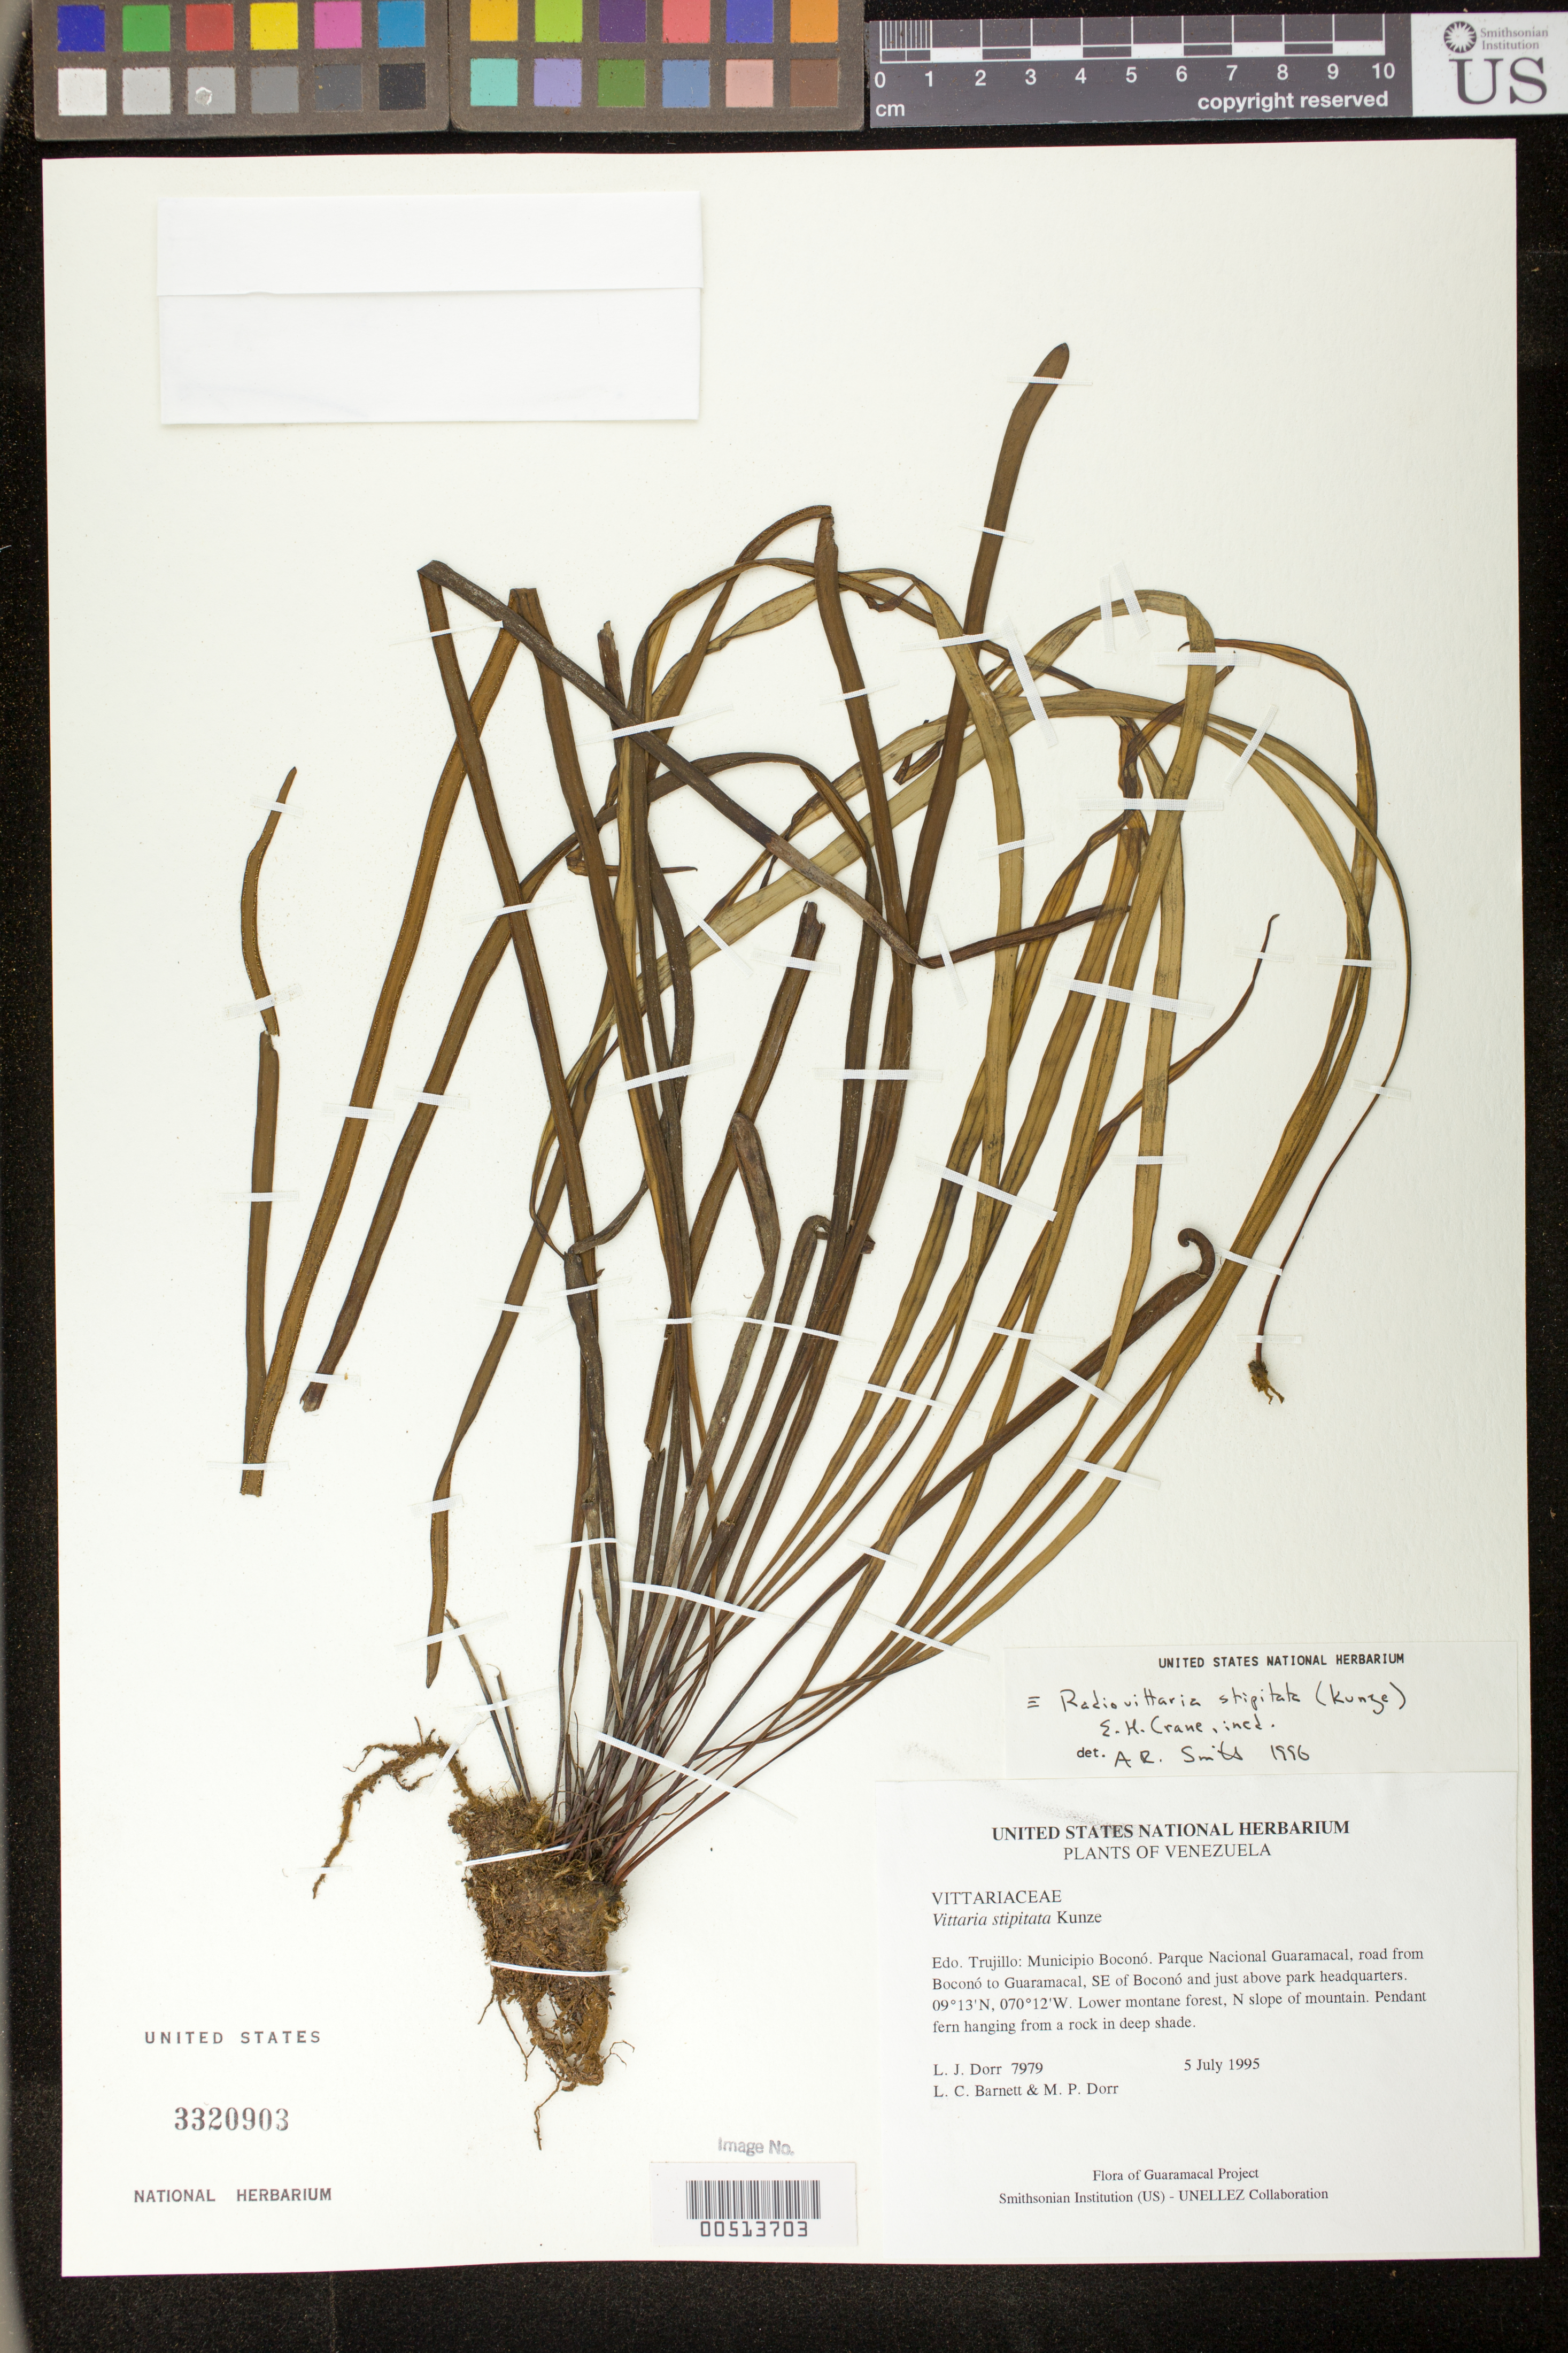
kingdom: Plantae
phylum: Tracheophyta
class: Polypodiopsida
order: Polypodiales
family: Pteridaceae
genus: Radiovittaria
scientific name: Radiovittaria stipitata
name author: (Kunze) E.H. Crane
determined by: Smith, Alan R., (UC)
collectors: L. J. Dorr, L. C. Barnett & M. P. Dorr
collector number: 7979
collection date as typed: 05 Jul 1995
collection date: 1995-07-05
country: Venezuela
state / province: Trujillo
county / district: Boconó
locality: Parque Nacional Guaramacal, road from Boconó to Guaramacal, SE of Boconó, just above park headquarters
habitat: Lower montane forest, N slope of mountain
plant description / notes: PORT, UC, US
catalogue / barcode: US 3320903